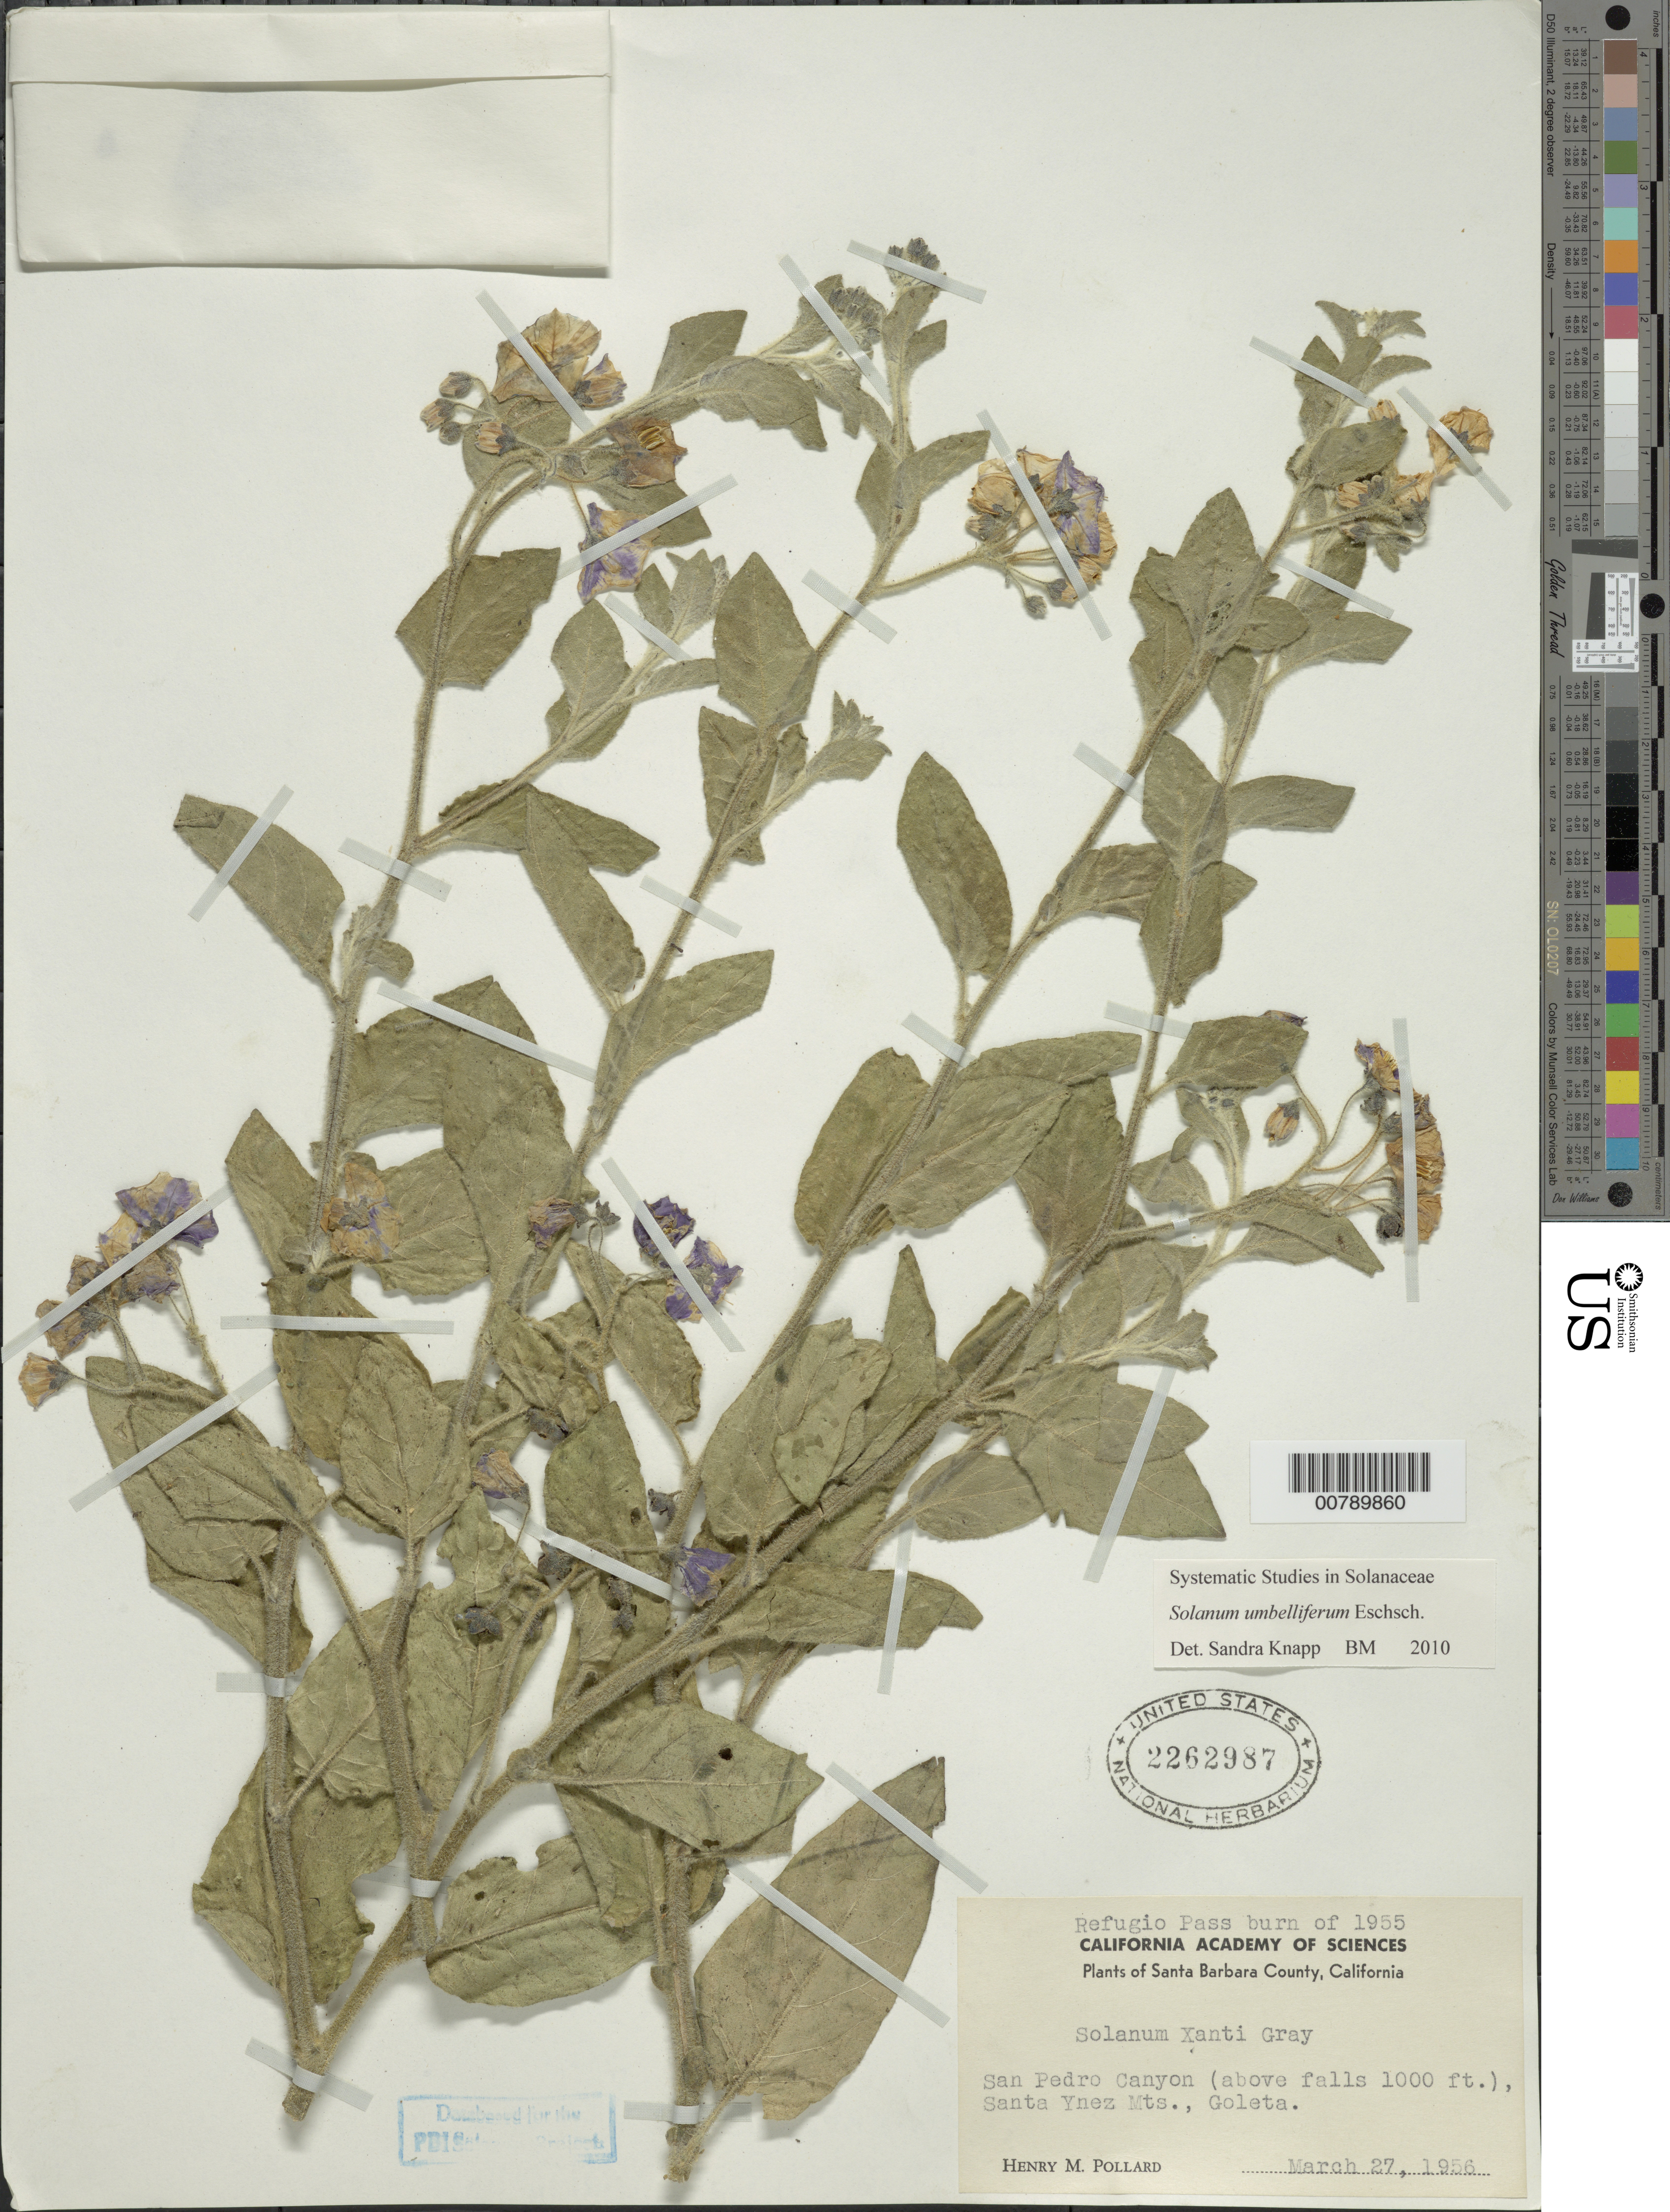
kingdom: Plantae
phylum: Tracheophyta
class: Magnoliopsida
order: Solanales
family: Solanaceae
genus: Solanum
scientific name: Solanum umbelliferum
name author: Eschsch.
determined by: Knapp, S. D.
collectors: H. M. Pollard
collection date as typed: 27 Mar 1956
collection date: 1956-03-27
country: United States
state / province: California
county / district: Santa Barbara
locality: above falls 1000 ft, Goleta, Santa Ynez Mtns.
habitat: in Refugio Pass burn of 1955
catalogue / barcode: US 2262987